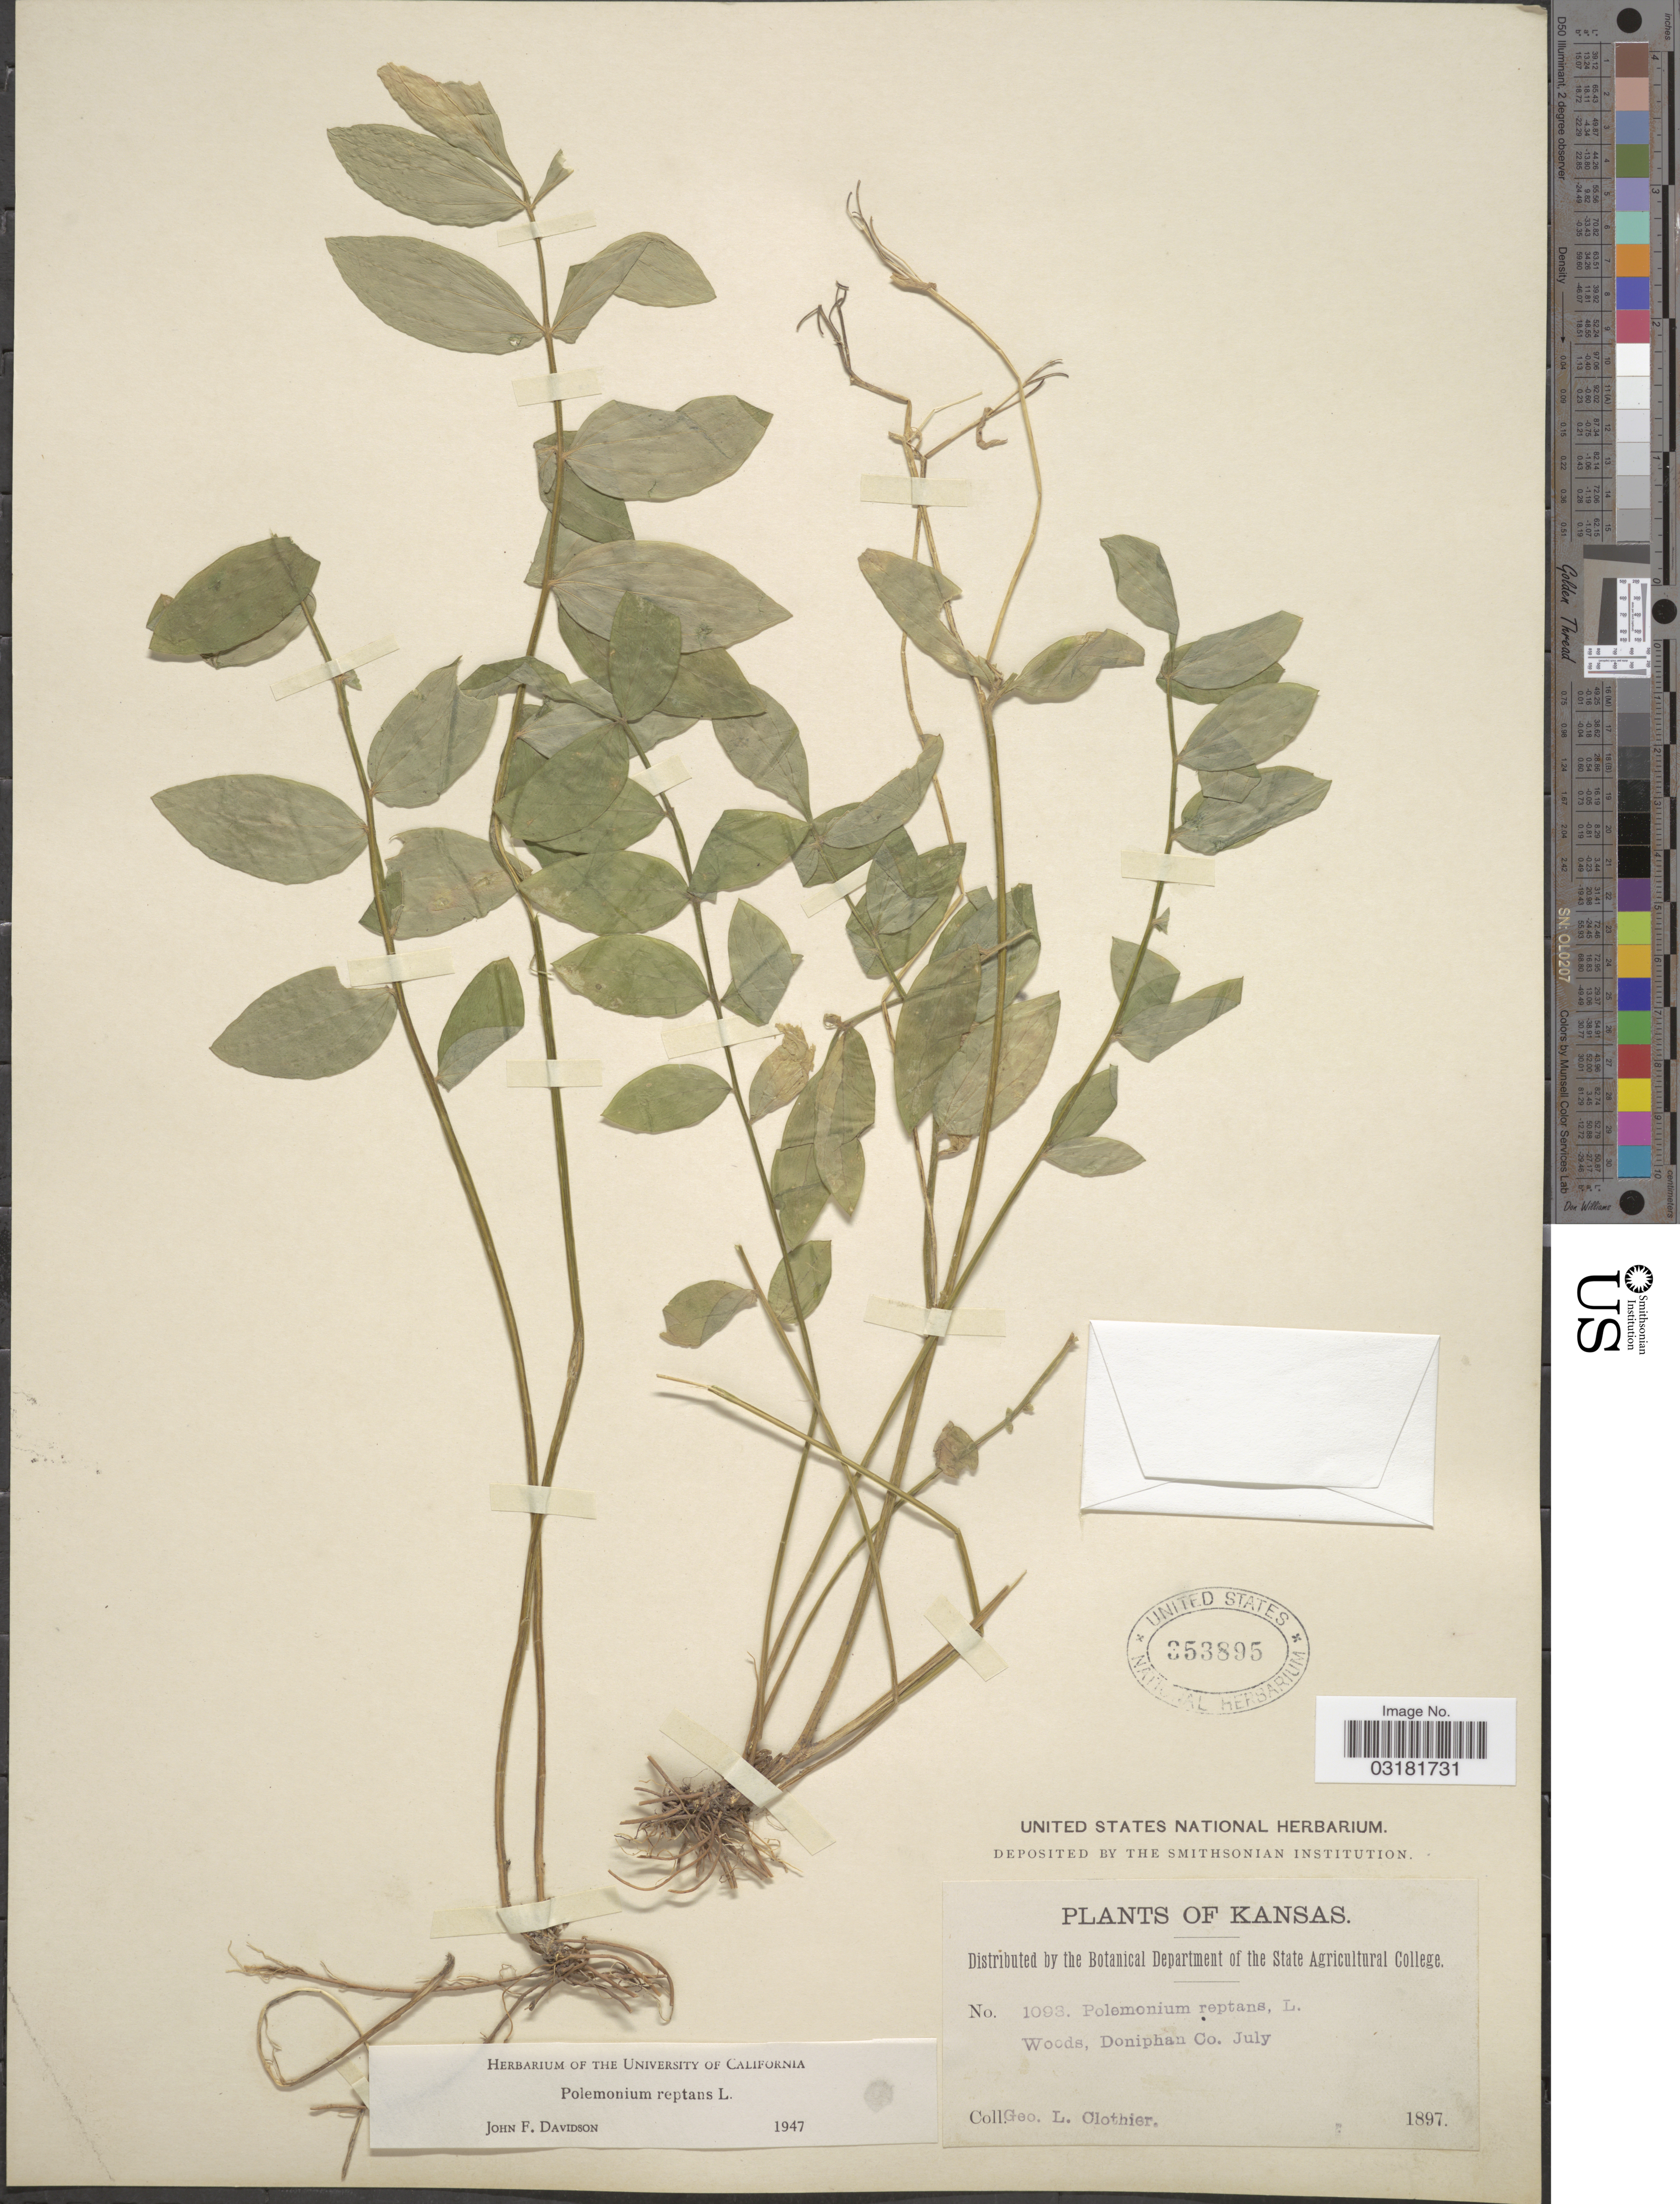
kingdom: Plantae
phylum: Tracheophyta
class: Magnoliopsida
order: Ericales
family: Polemoniaceae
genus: Polemonium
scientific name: Polemonium reptans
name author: L.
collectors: G. Clothier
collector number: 1093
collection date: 1897-07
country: United States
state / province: Kansas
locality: Woods, Doniphan Co.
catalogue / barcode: US 353895